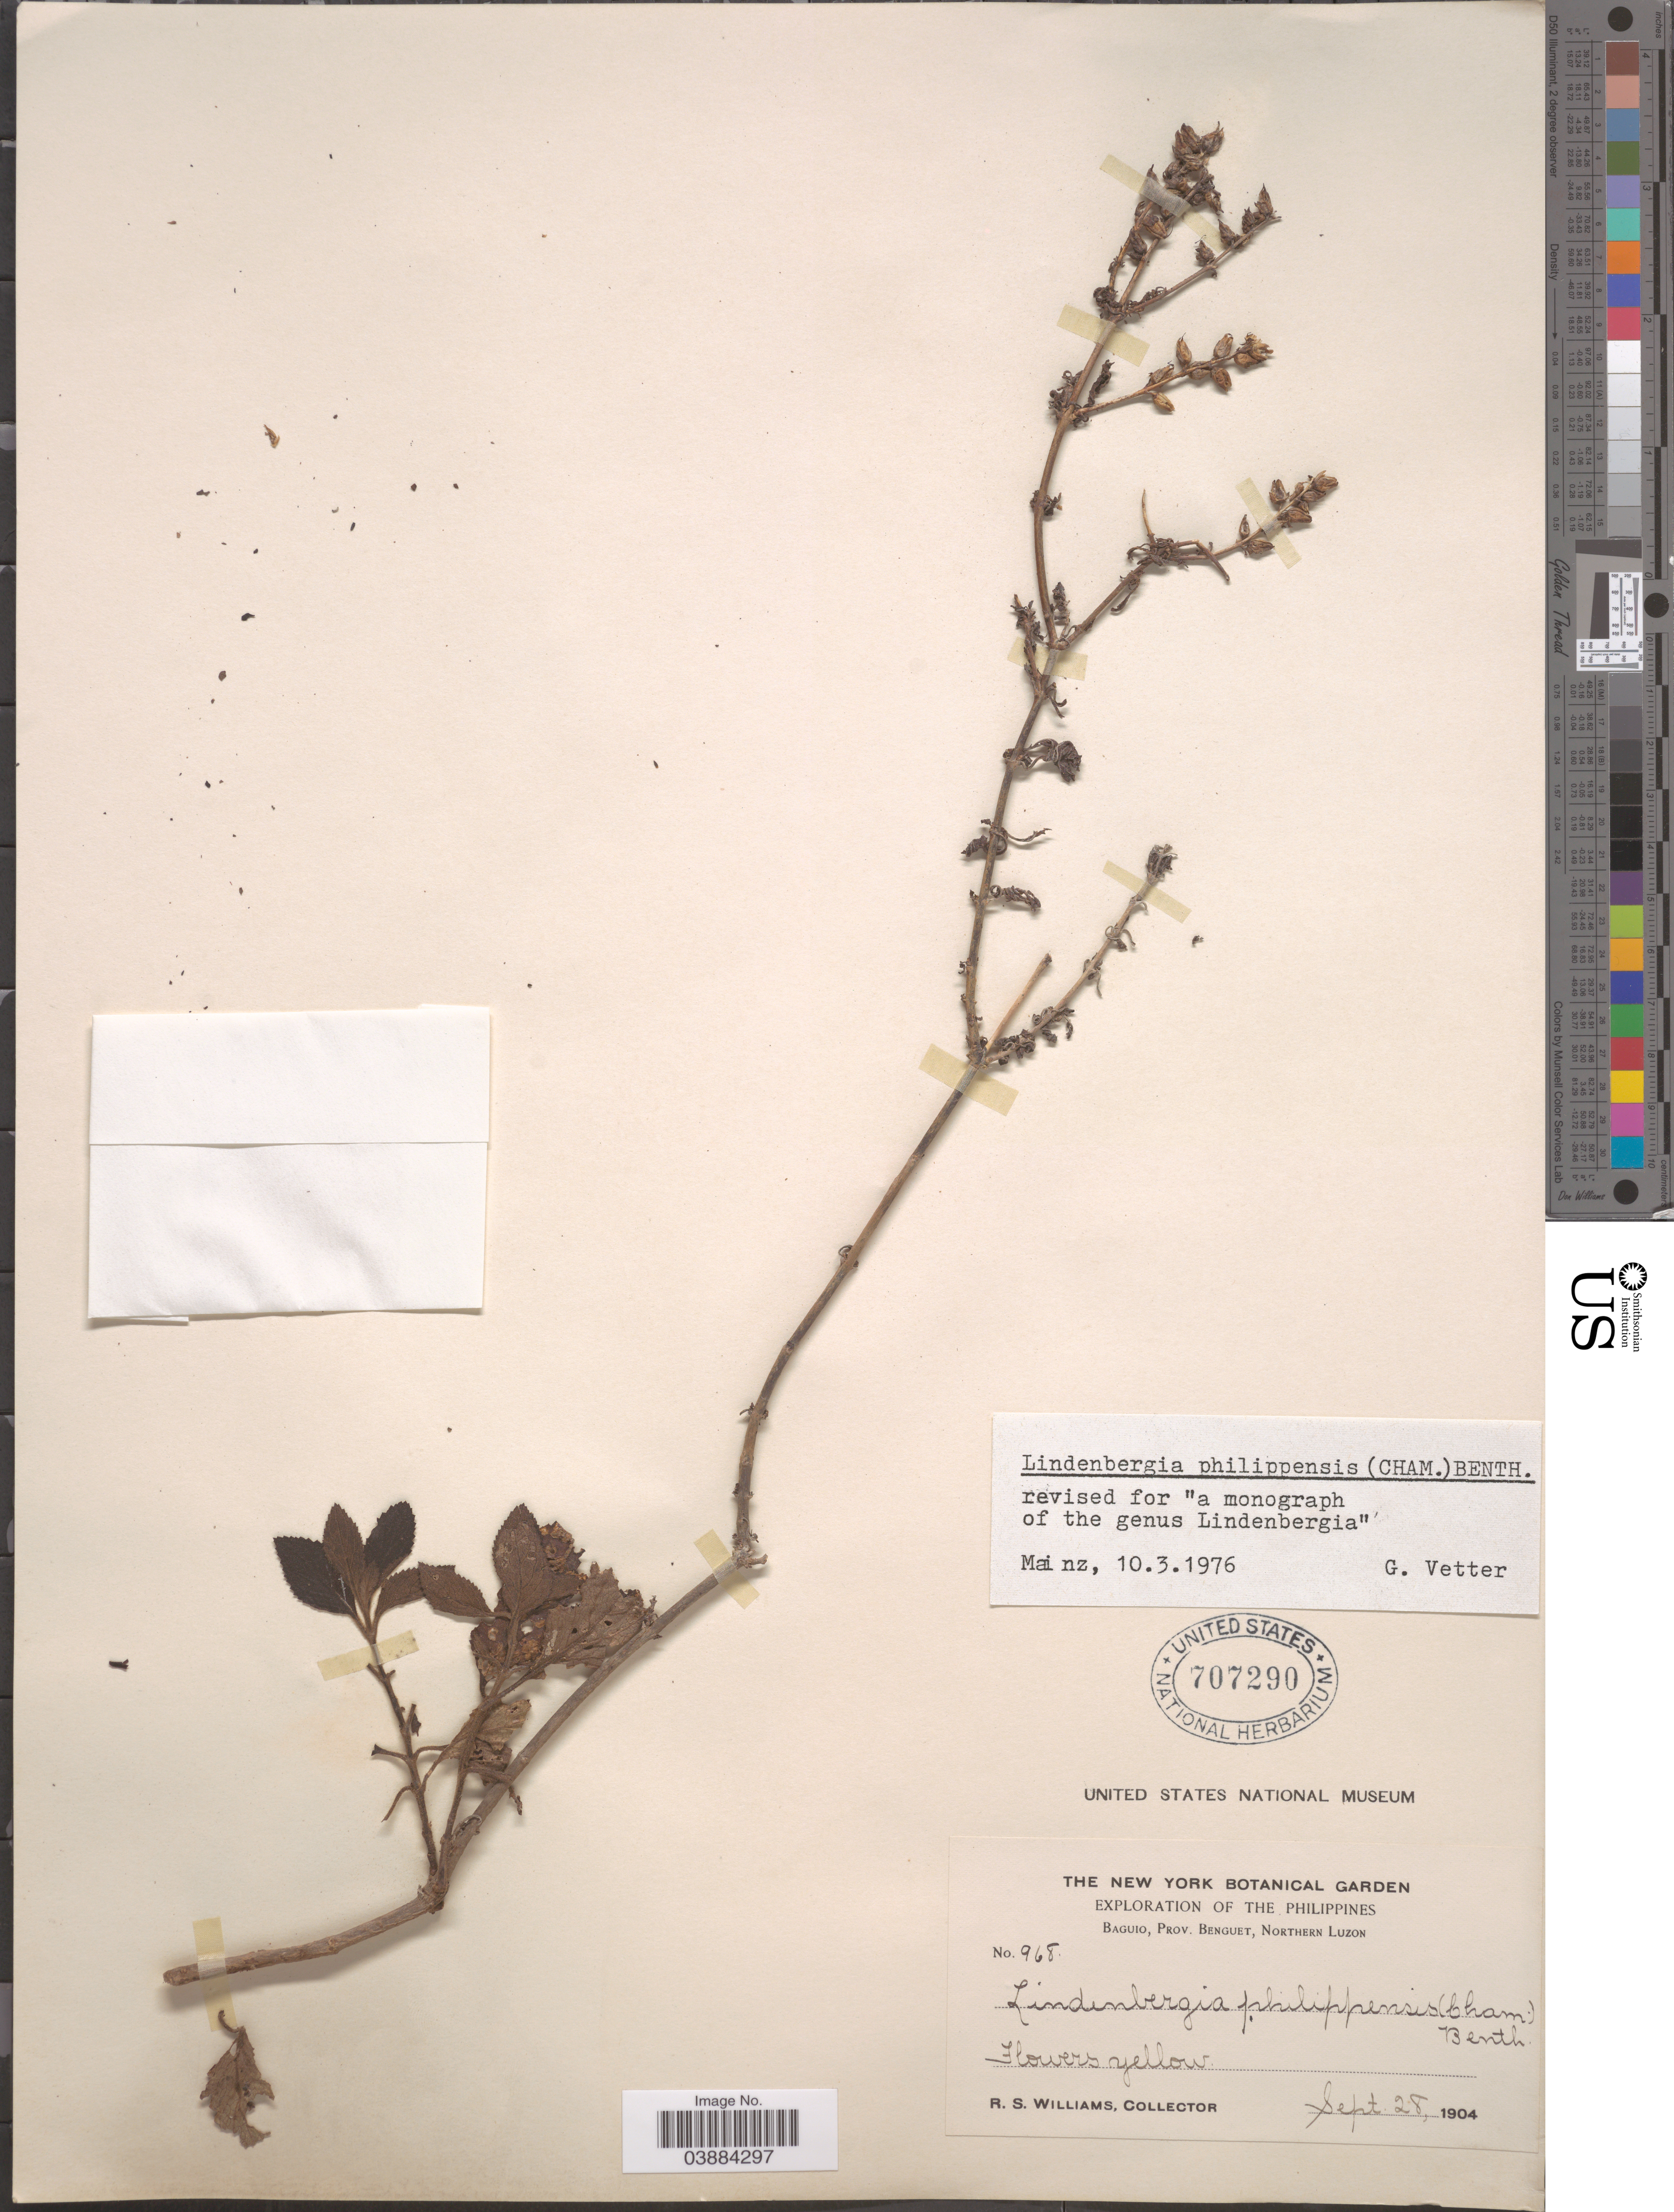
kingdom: Plantae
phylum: Tracheophyta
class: Magnoliopsida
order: Lamiales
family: Orobanchaceae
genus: Lindenbergia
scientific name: Lindenbergia philippensis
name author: (Cham. & Schltdl.) Benth.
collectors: R. S. Williams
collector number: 968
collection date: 1904-09-28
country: Philippines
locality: Baguio, Prov. Benguet, Northern Luzon.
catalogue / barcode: US 707290